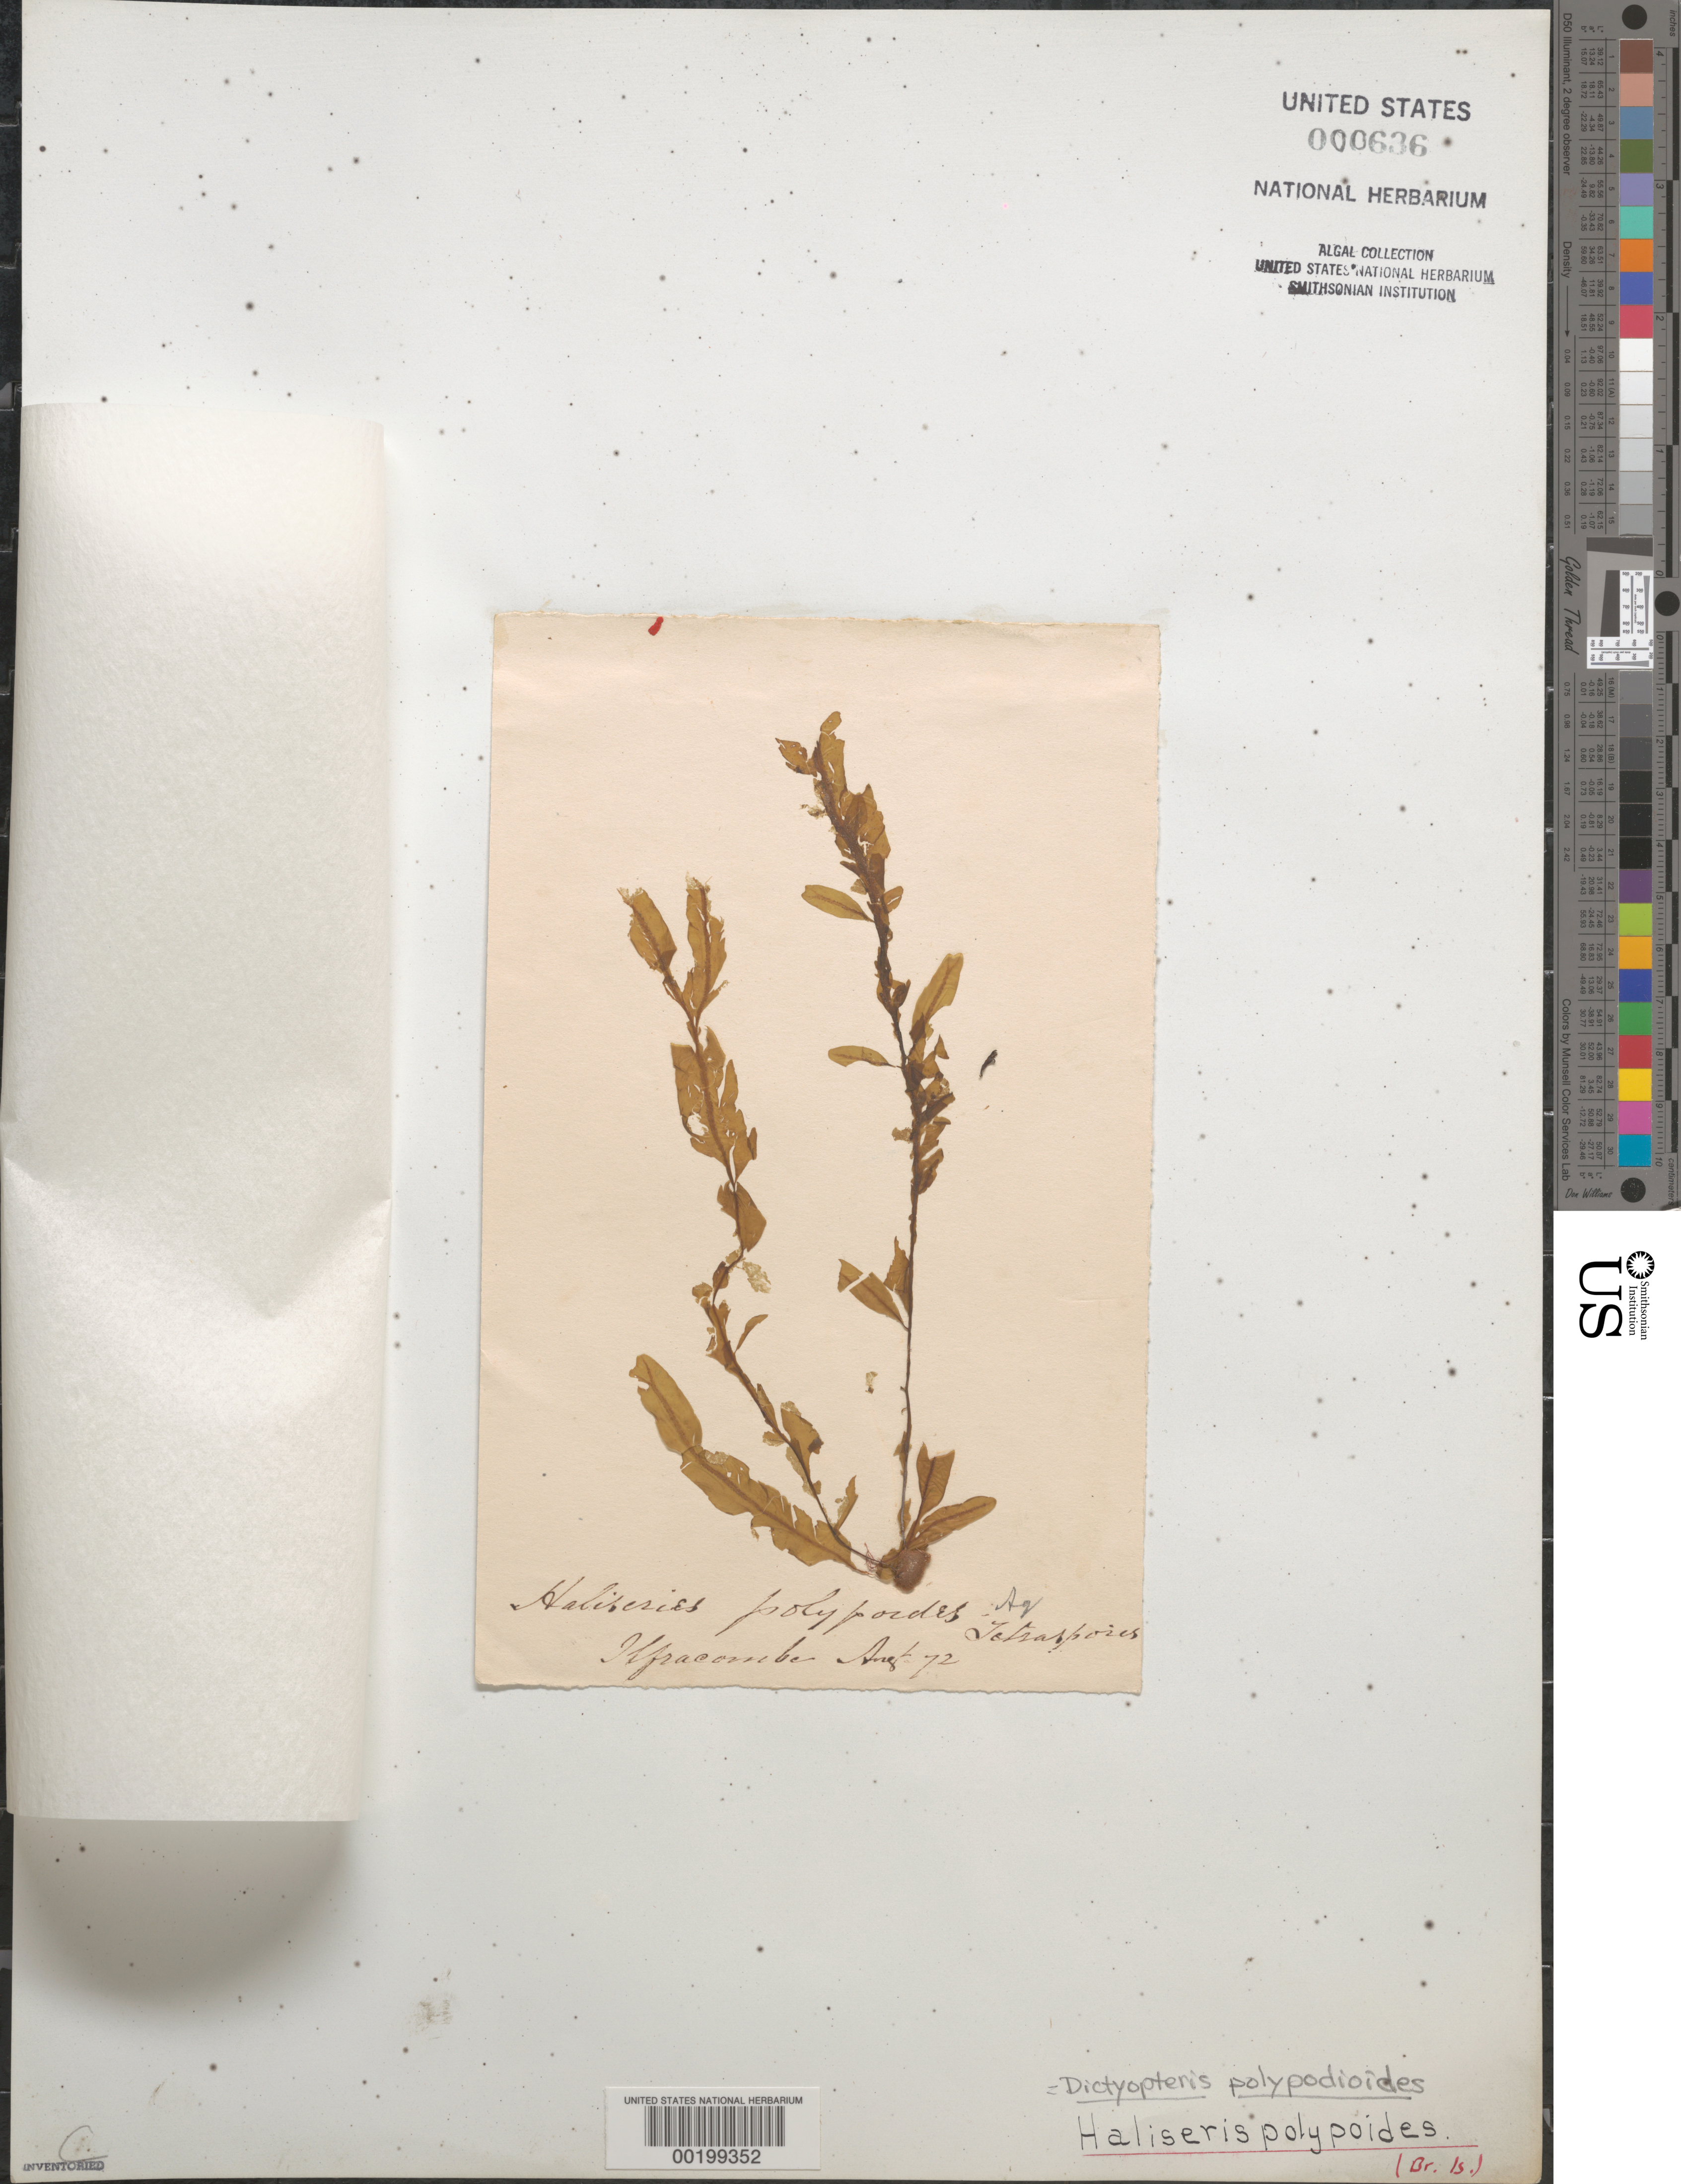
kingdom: Chromista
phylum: Ochrophyta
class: Phaeophyceae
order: Dictyotales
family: Dictyotaceae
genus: Dictyopteris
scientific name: Dictyopteris polypodioides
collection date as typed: Aug 1872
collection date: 1872-08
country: United Kingdom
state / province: England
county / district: Devon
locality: Ilfracombe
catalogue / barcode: US 636